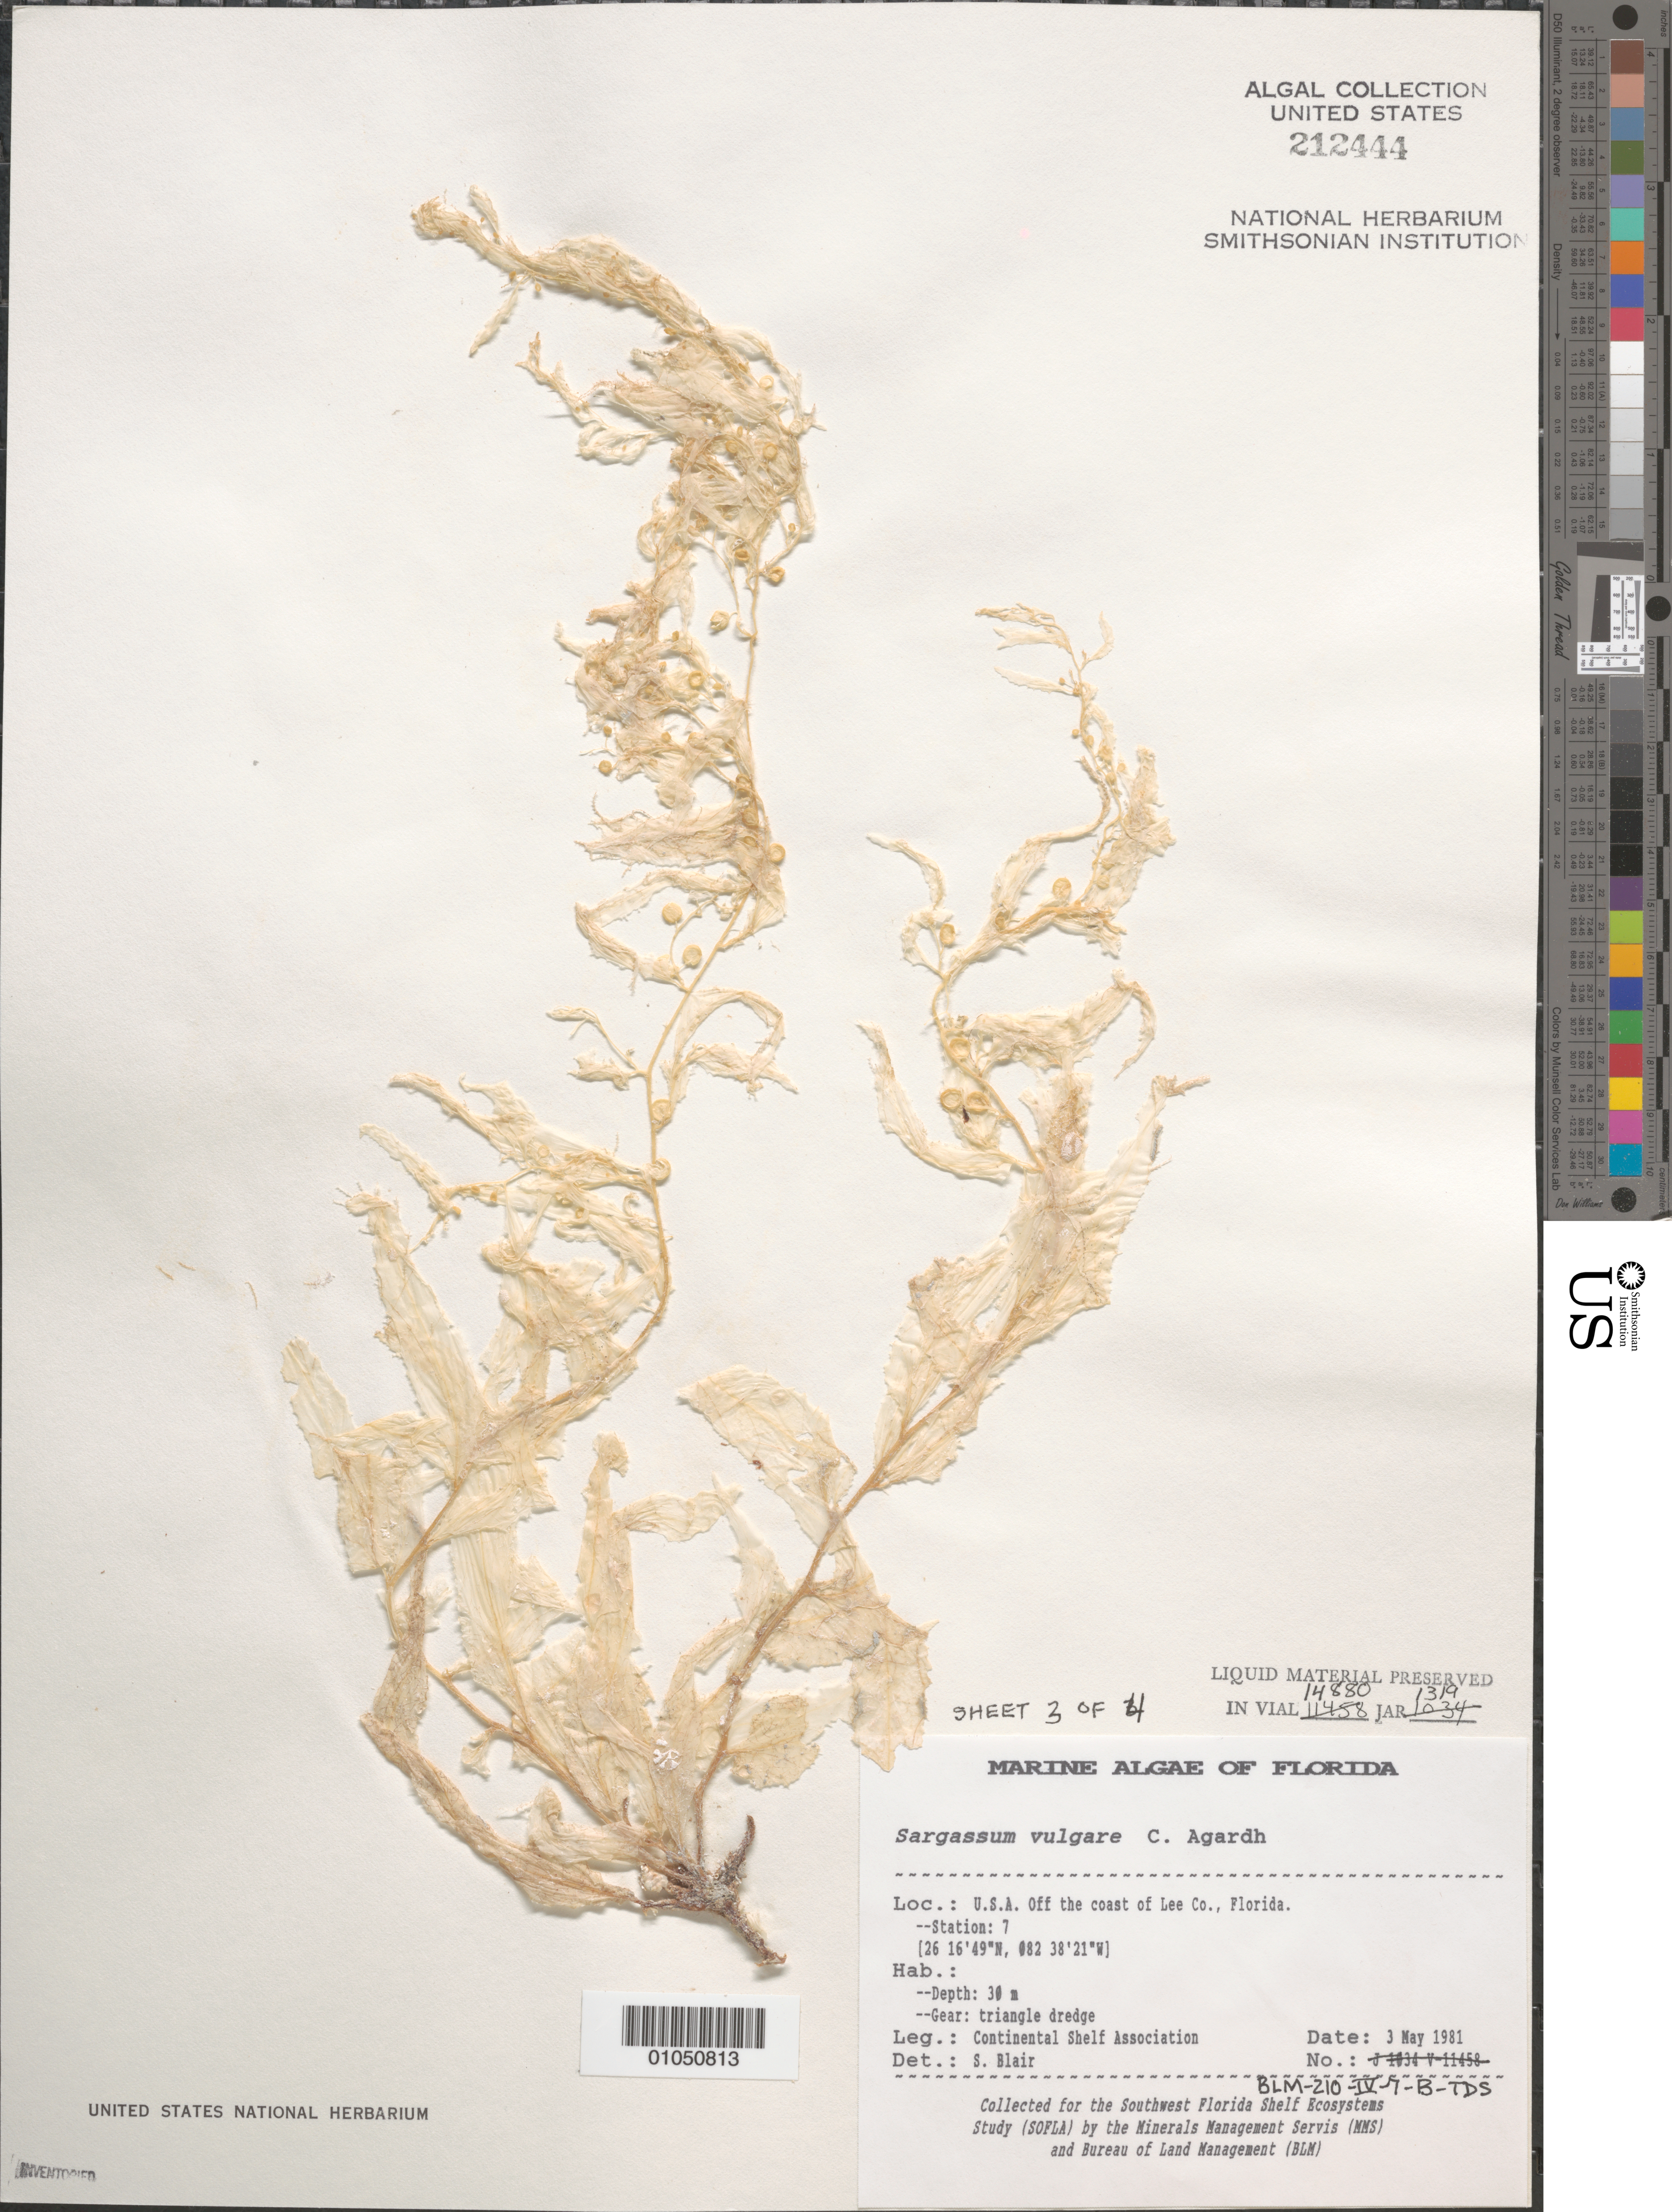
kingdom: Chromista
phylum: Ochrophyta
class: Phaeophyceae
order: Fucales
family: Sargassaceae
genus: Sargassum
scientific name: Sargassum vulgare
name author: C. Agardh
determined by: Blair, S. M.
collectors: Continental Shelf Associates Inc.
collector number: BLM-210-IV-7-B-TDS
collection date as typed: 03 May 1981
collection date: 1981-05-03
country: United States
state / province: Florida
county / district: Lee County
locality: Gulf of Mexico off the coast of Lee County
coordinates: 26 16'49"N, 82 38'21"W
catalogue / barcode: US 212444